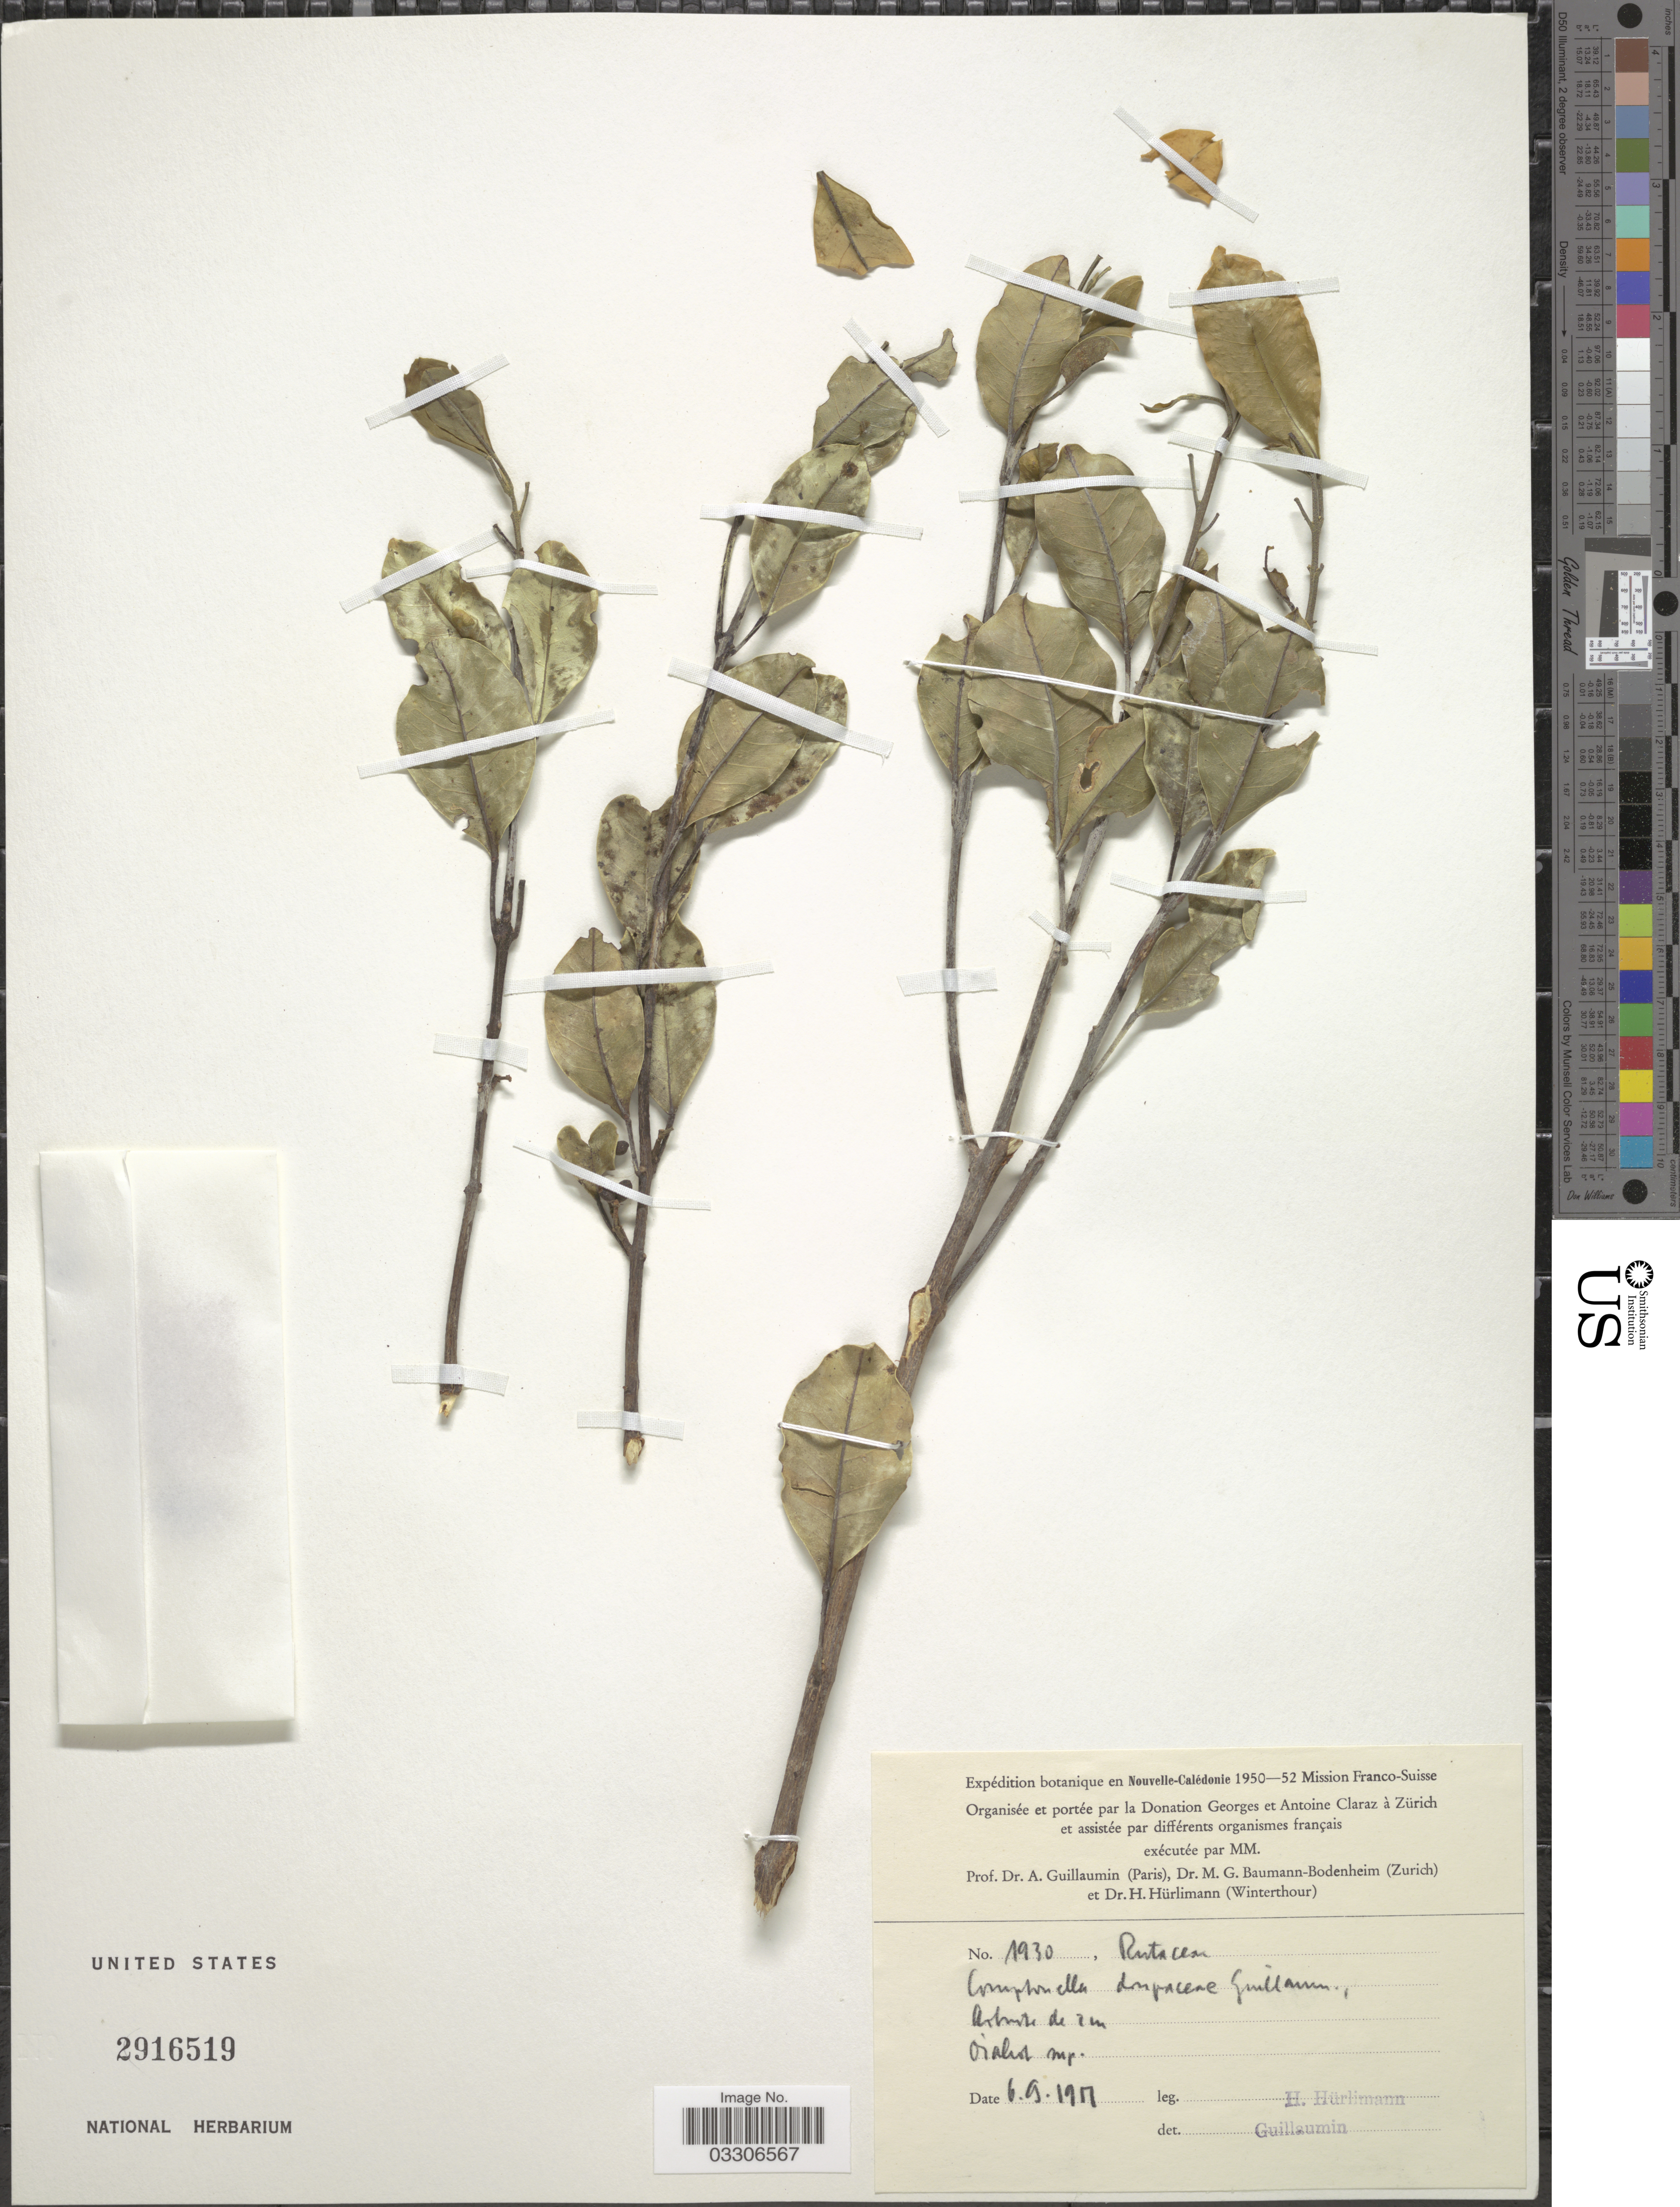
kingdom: Plantae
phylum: Tracheophyta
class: Magnoliopsida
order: Sapindales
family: Rutaceae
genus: Comptonella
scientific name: Comptonella drupacea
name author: (Labill.) Guillaumin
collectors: H. Hürlimann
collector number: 1930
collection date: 1951-09-06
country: New Caledonia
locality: Nouvelle-Calédonie. Ioliot [interpreted] mp. [interpreted]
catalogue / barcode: US 2916519